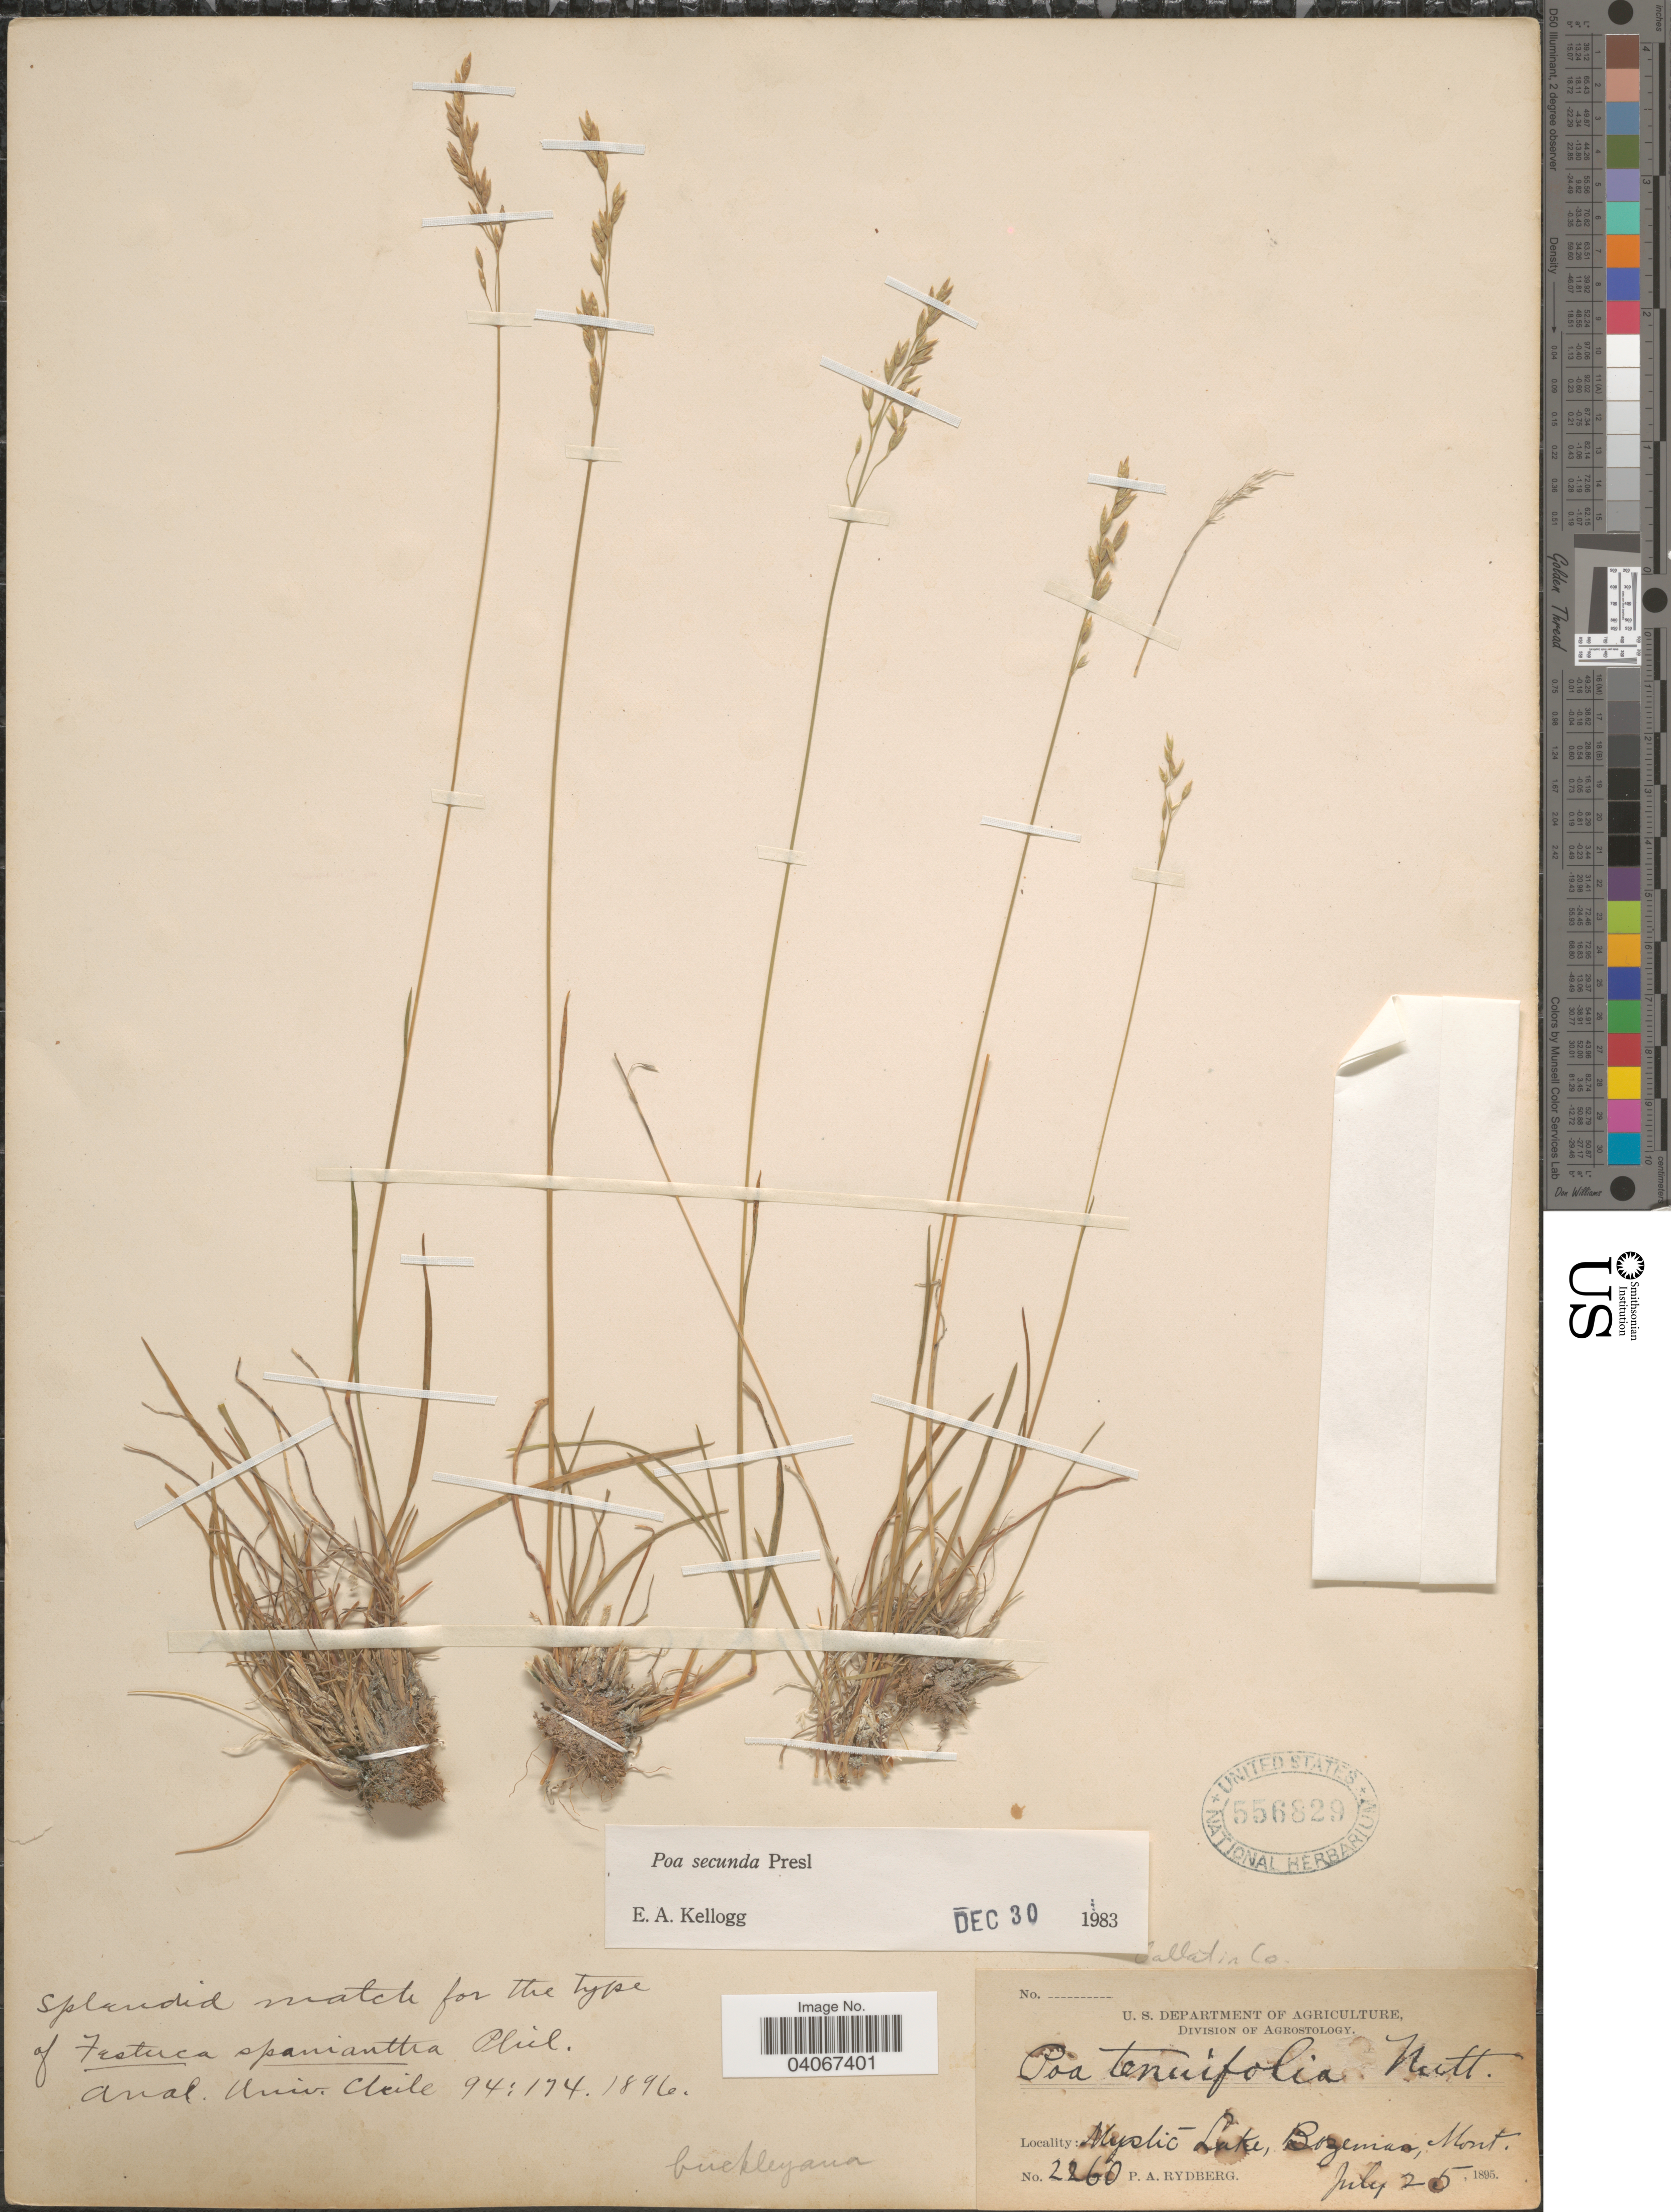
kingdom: Plantae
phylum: Tracheophyta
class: Liliopsida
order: Poales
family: Poaceae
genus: Poa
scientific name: Poa secunda subsp. secunda var. secunda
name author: J. Presl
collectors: P. A. Rydberg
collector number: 2260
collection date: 1895-07-25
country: United States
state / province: Montana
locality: Gallatin Co. Mystic Lake, Bozeman.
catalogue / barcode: US 556829